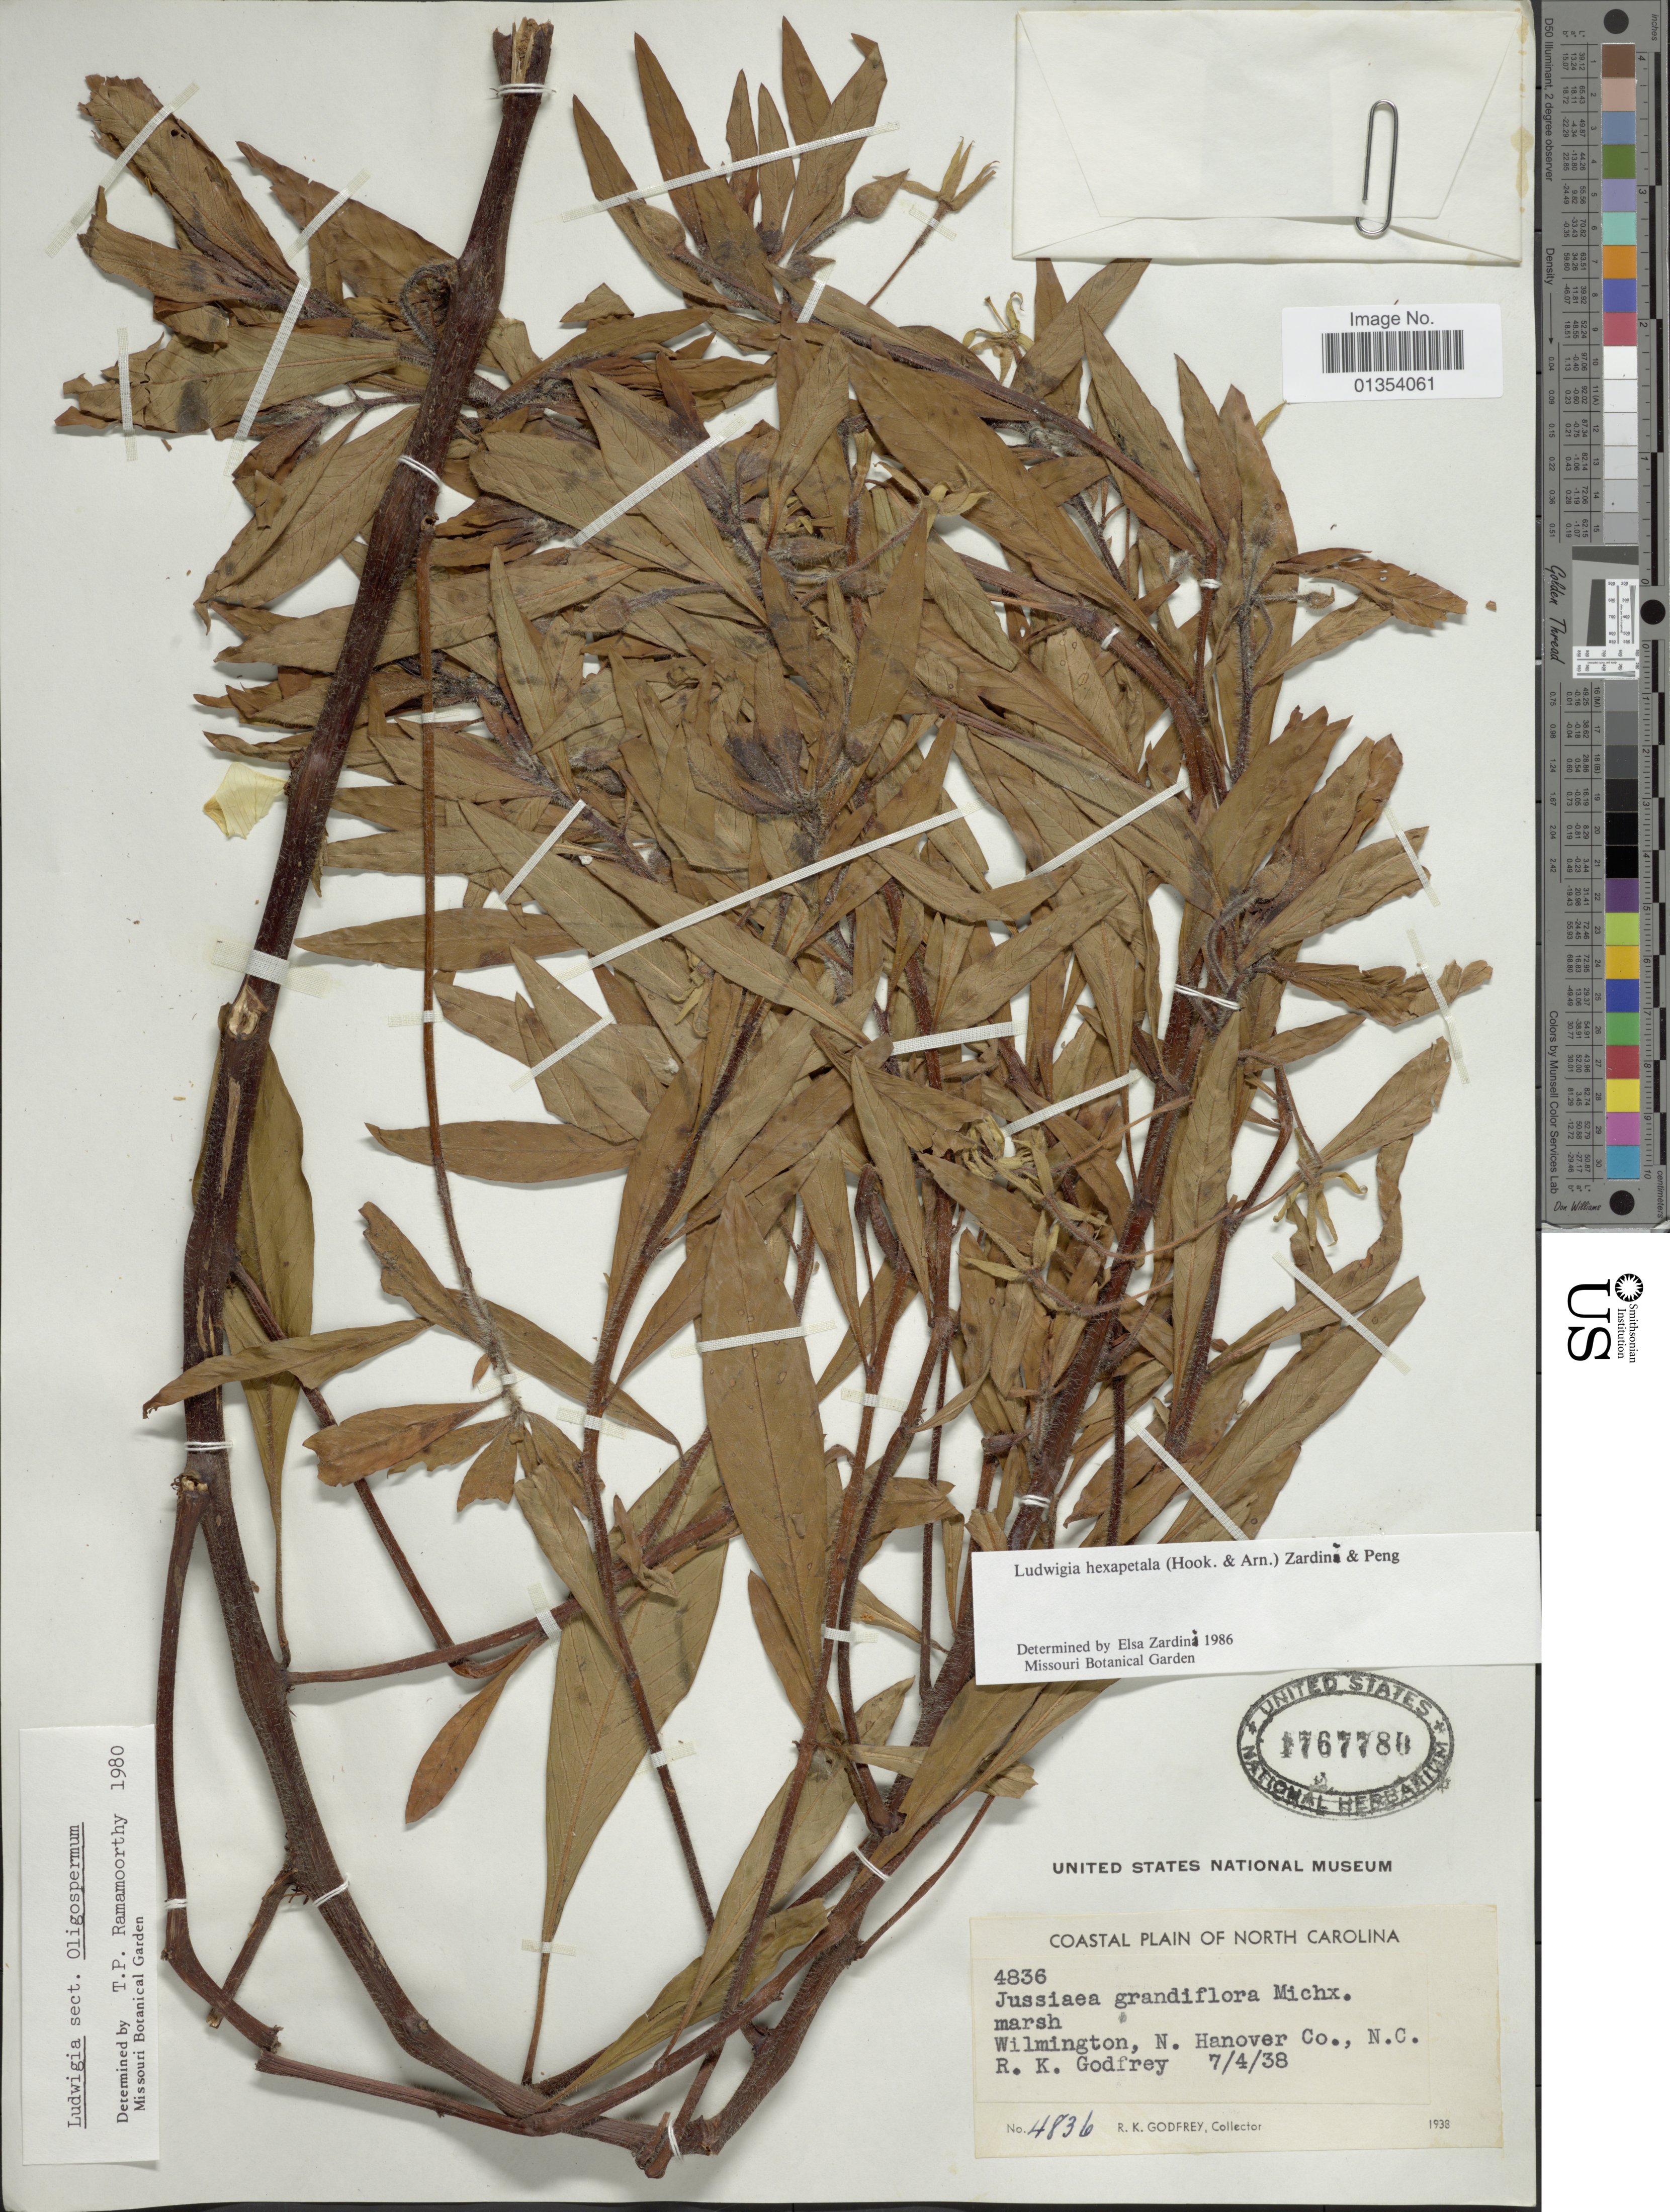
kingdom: Plantae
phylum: Tracheophyta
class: Magnoliopsida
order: Myrtales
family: Onagraceae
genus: Ludwigia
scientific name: Ludwigia hexapetala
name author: (Hook. & Arn.) Zardini et al.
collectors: R. K. Godfrey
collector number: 4836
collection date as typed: Transcribed d/m/y: 7/4/38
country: United States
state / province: North Carolina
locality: Wilmington, N. Hanover Co., N.C.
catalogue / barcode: US 1767780